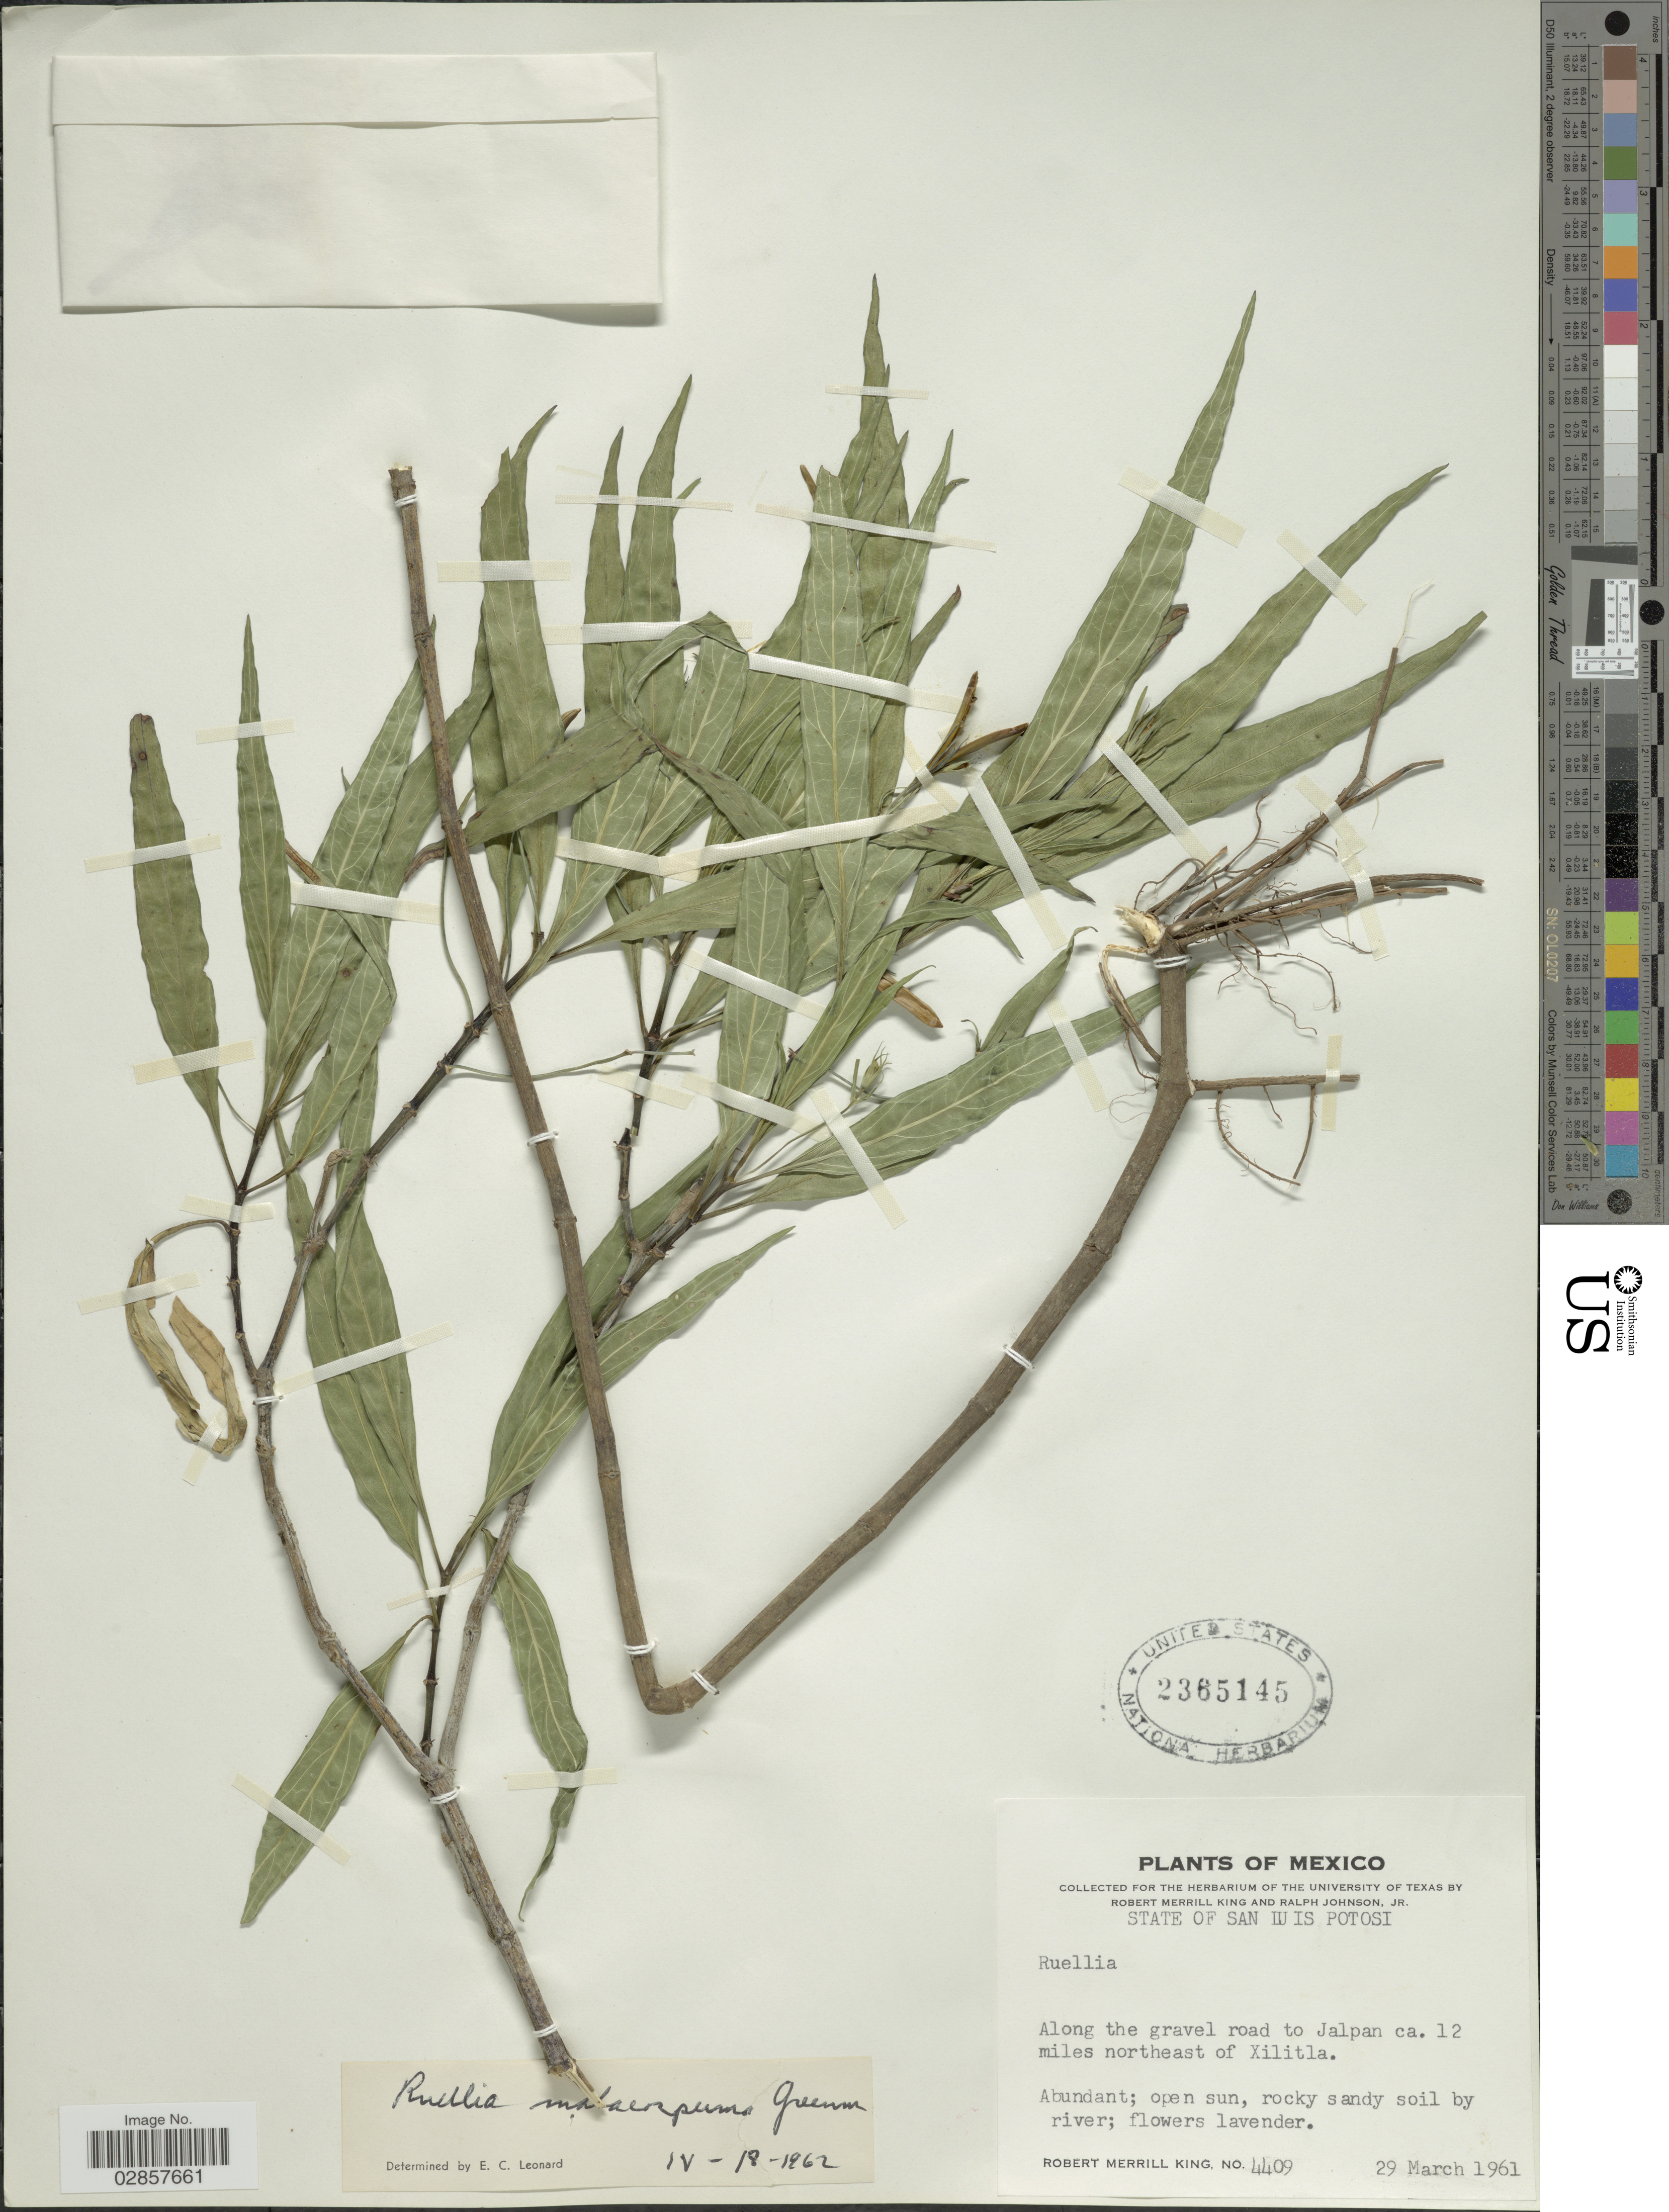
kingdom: Plantae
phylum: Tracheophyta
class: Magnoliopsida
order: Lamiales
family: Acanthaceae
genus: Ruellia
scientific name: Ruellia malacosperma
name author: Greenm.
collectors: R. M. King & R. Johnson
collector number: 4409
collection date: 1961-03-29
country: Mexico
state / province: San Luis Potosí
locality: Along the gravel road to Jalpan ca. 12 miles northeast of Xilitla.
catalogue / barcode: US 2365145